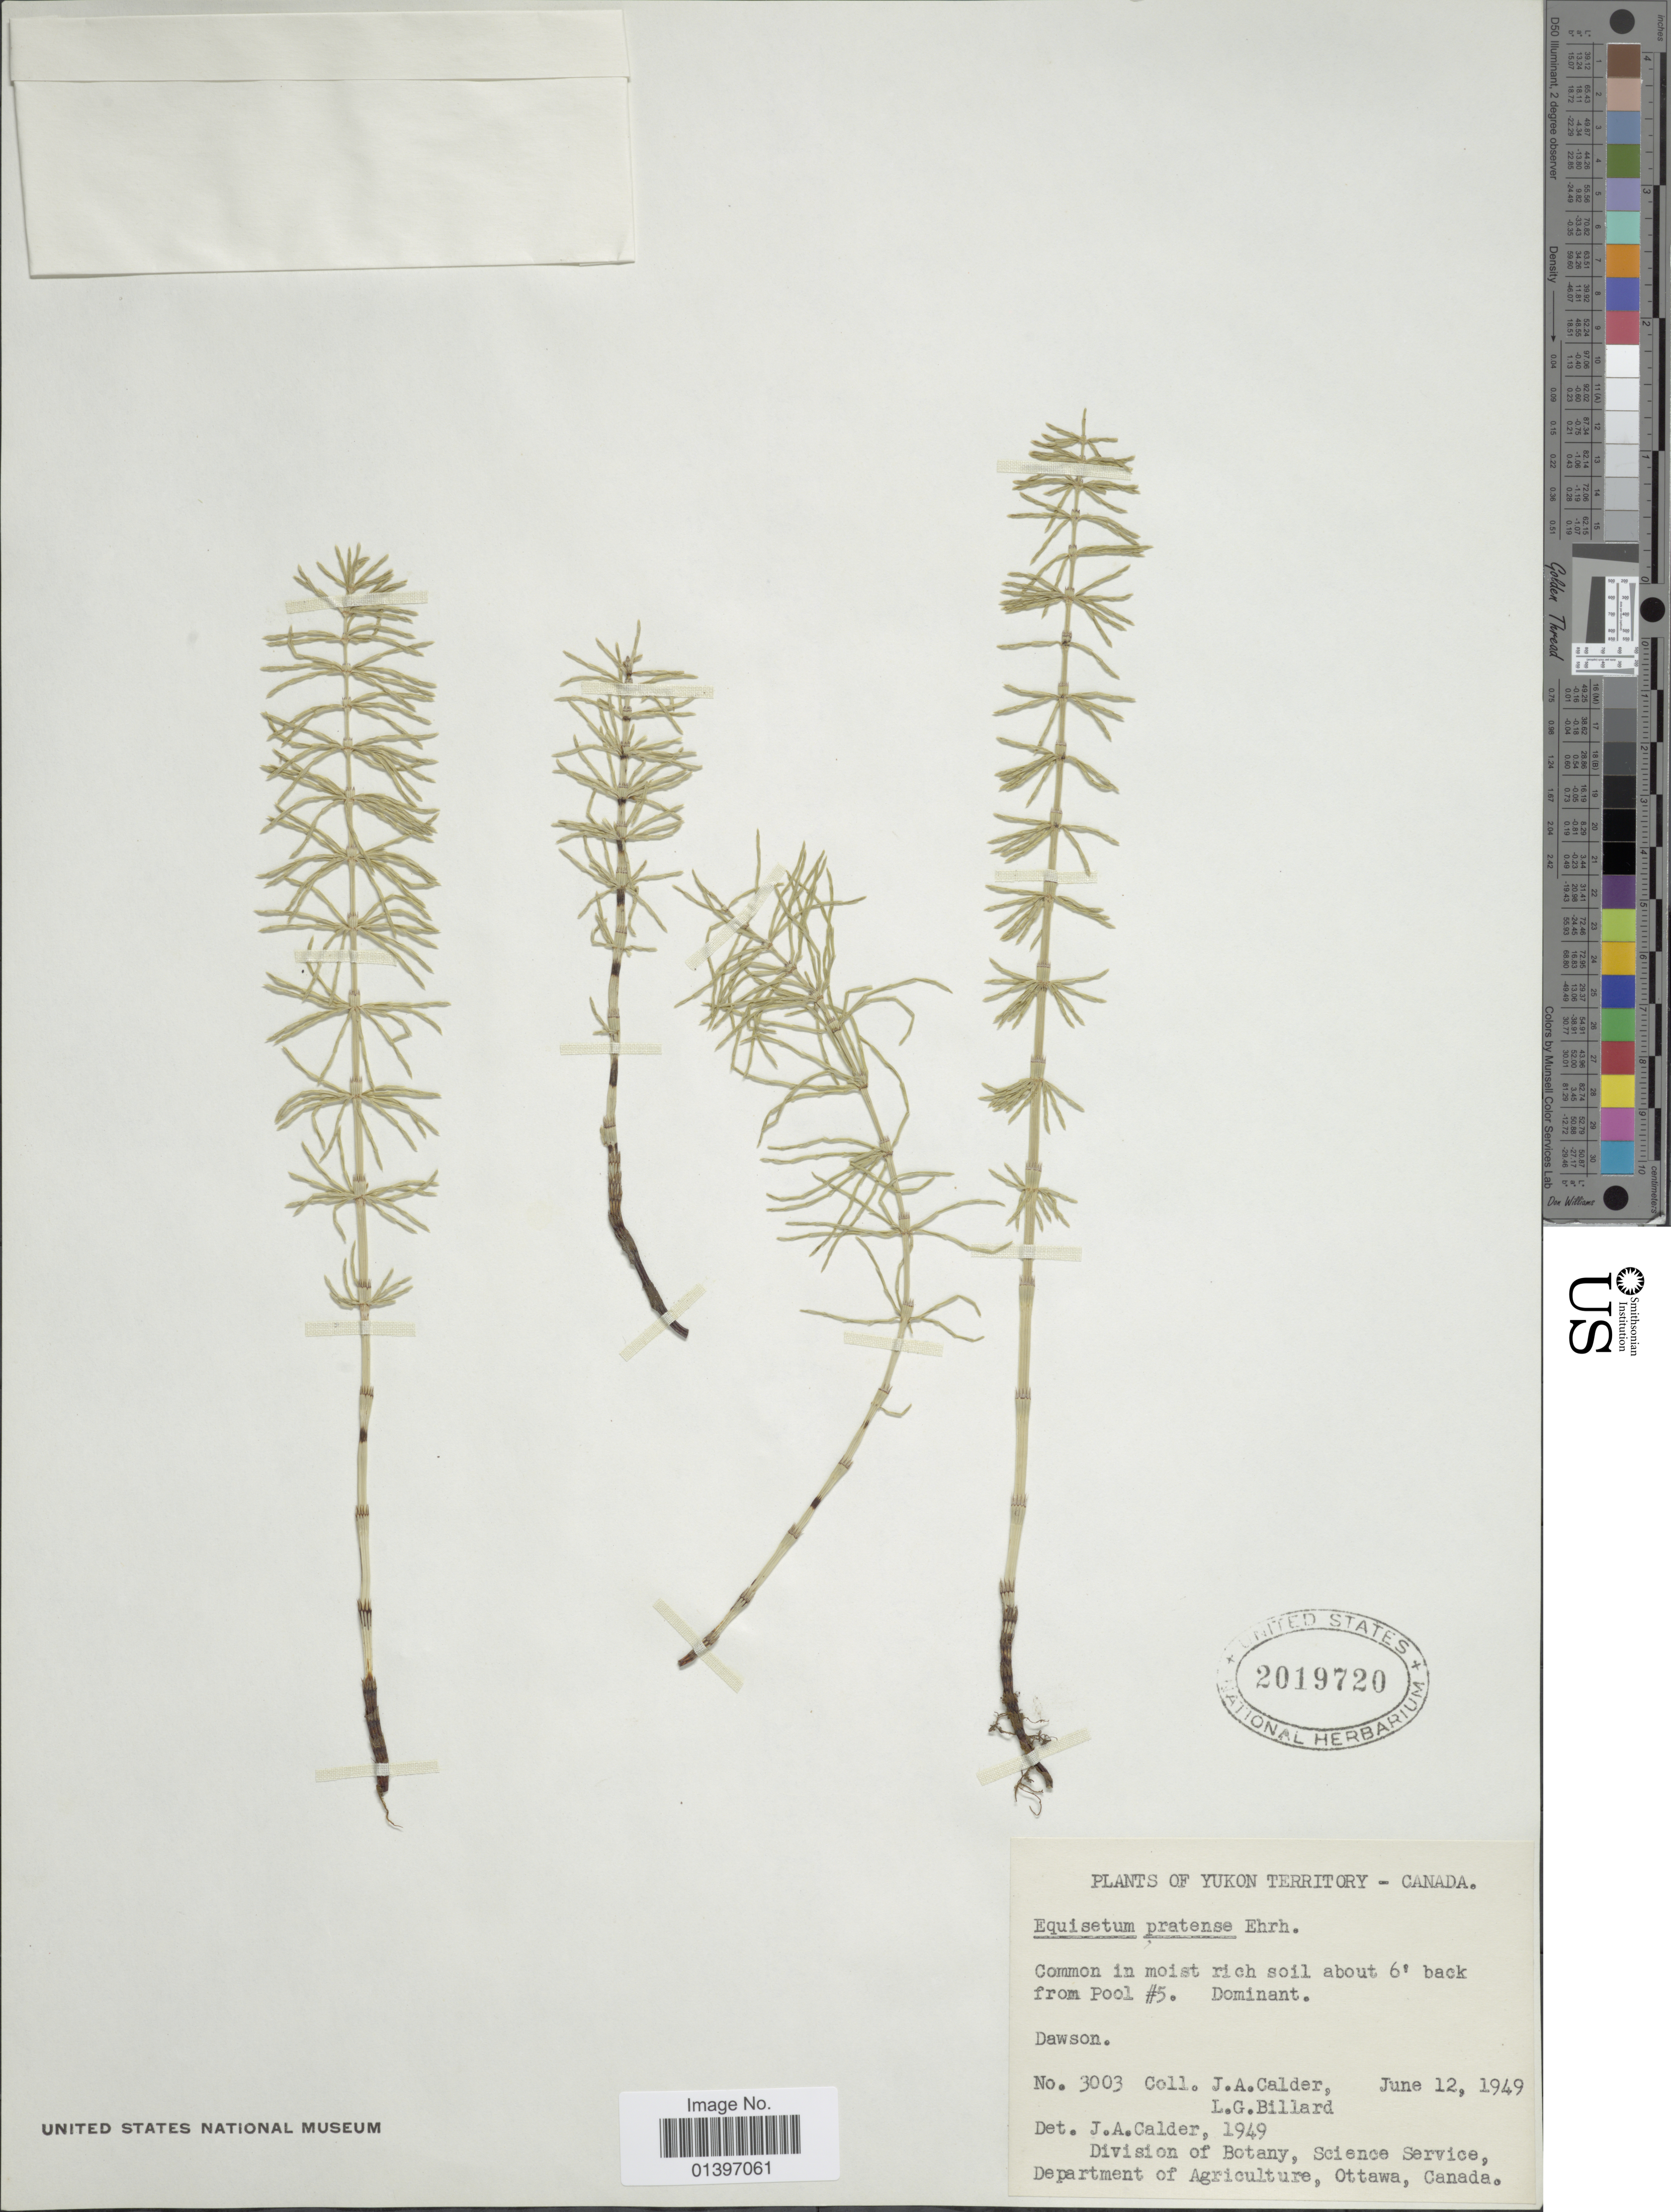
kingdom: Plantae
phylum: Tracheophyta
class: Polypodiopsida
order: Equisetales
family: Equisetaceae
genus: Equisetum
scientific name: Equisetum pratense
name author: Ehrh.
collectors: J. A. Calder & L. Billard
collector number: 3003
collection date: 1949-06-12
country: Canada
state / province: Yukon Territory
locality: Common in moist rich soil about 6'back from Pool #5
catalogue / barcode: US 2019720